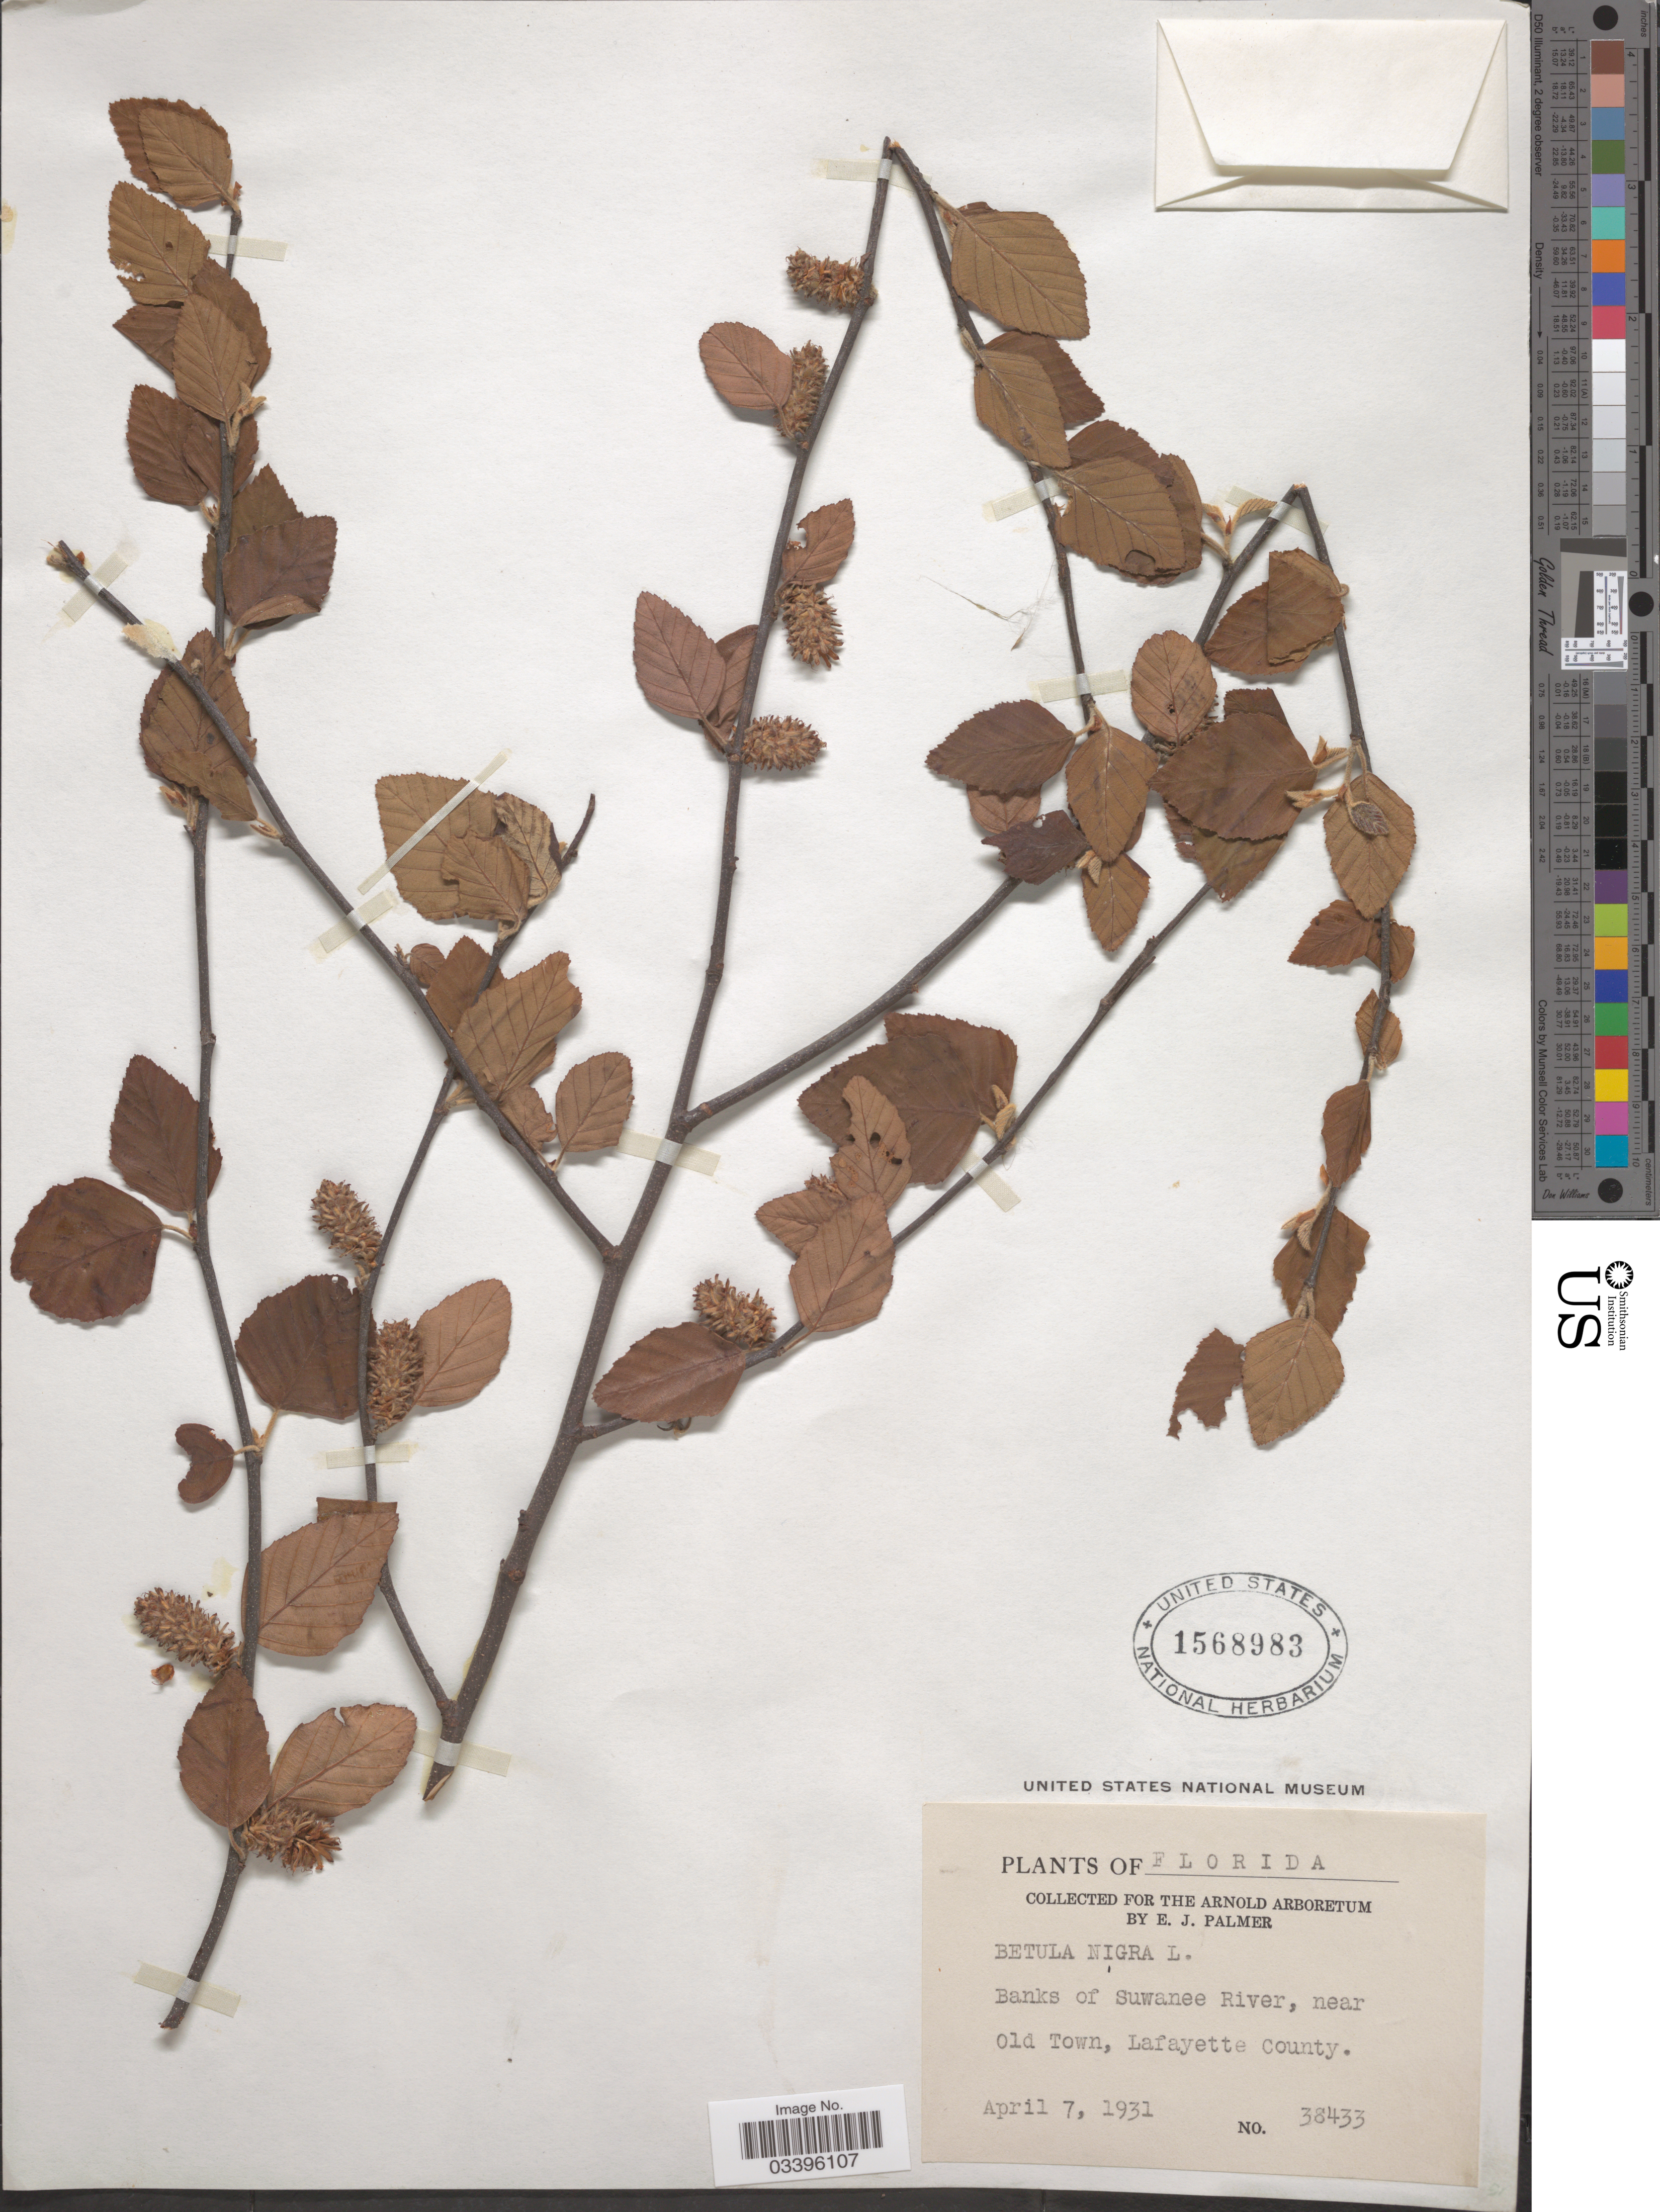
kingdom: Plantae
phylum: Tracheophyta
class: Magnoliopsida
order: Fagales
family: Betulaceae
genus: Betula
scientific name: Betula nigra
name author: L.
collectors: E. J. Palmer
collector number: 38433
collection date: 1931-04-07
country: United States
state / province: Florida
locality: Banks of Suwanee River, near Old Town, Lafayette County.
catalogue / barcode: US 1568983